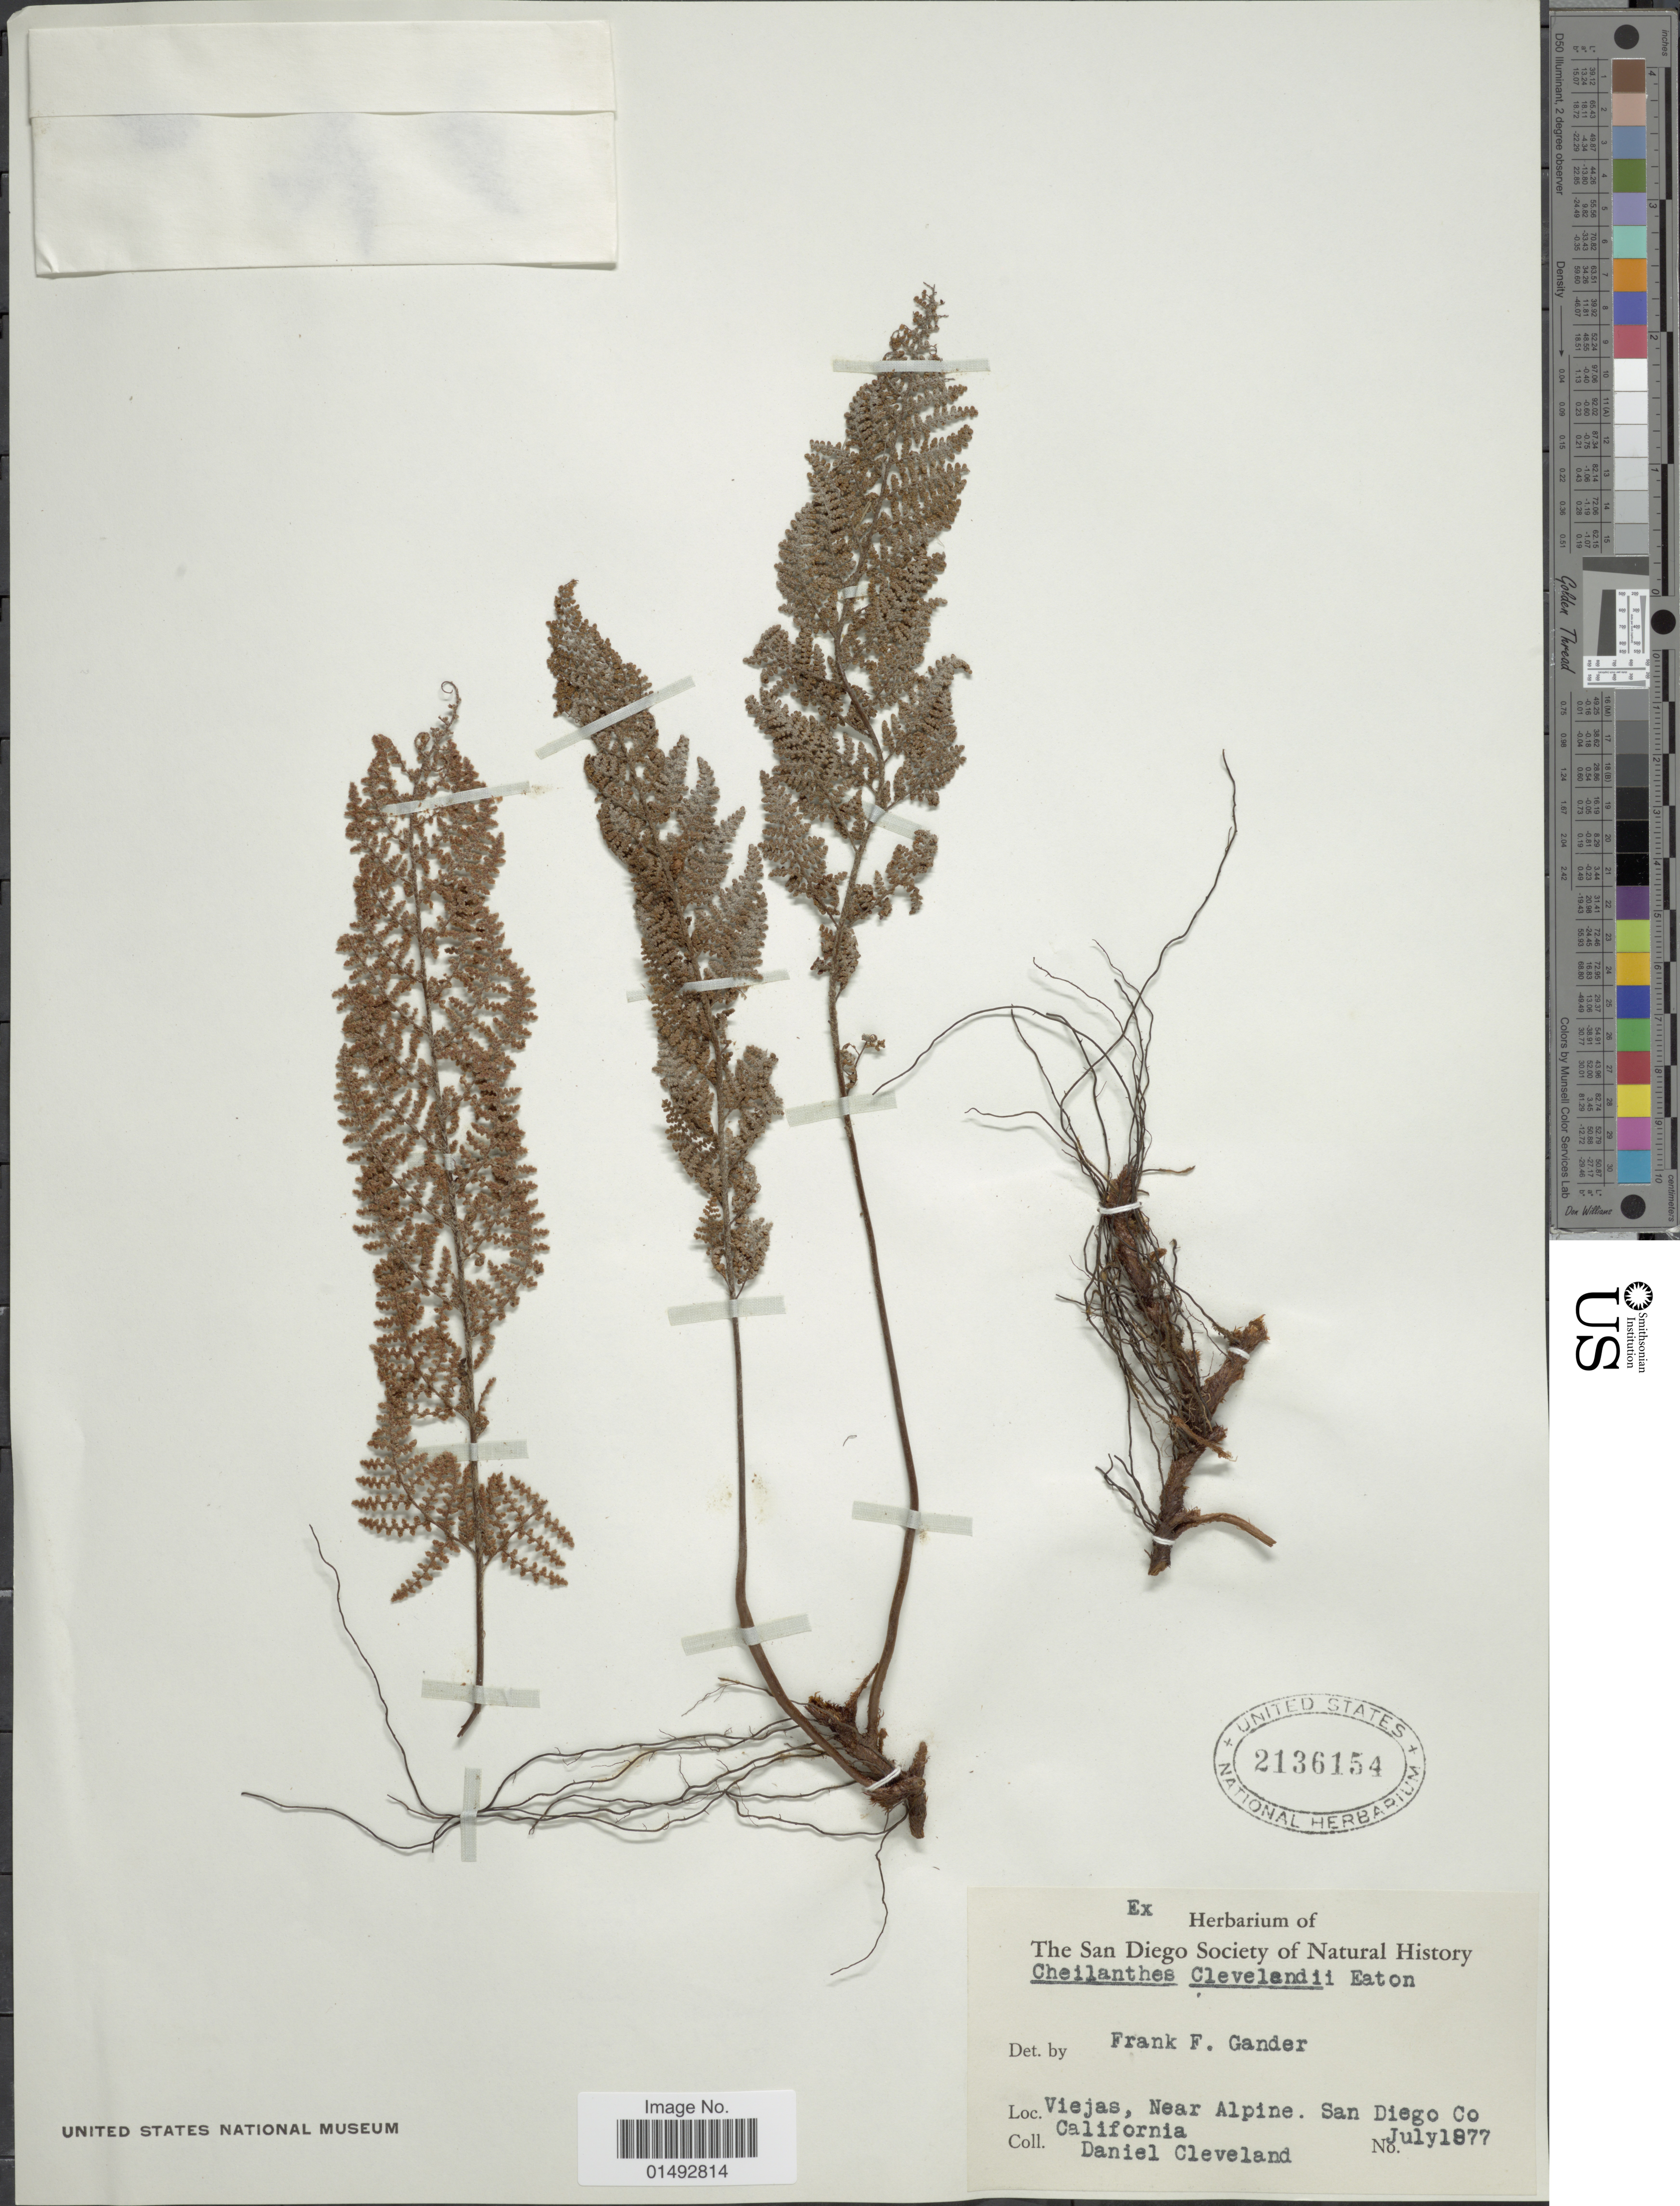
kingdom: Plantae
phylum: Tracheophyta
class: Polypodiopsida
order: Polypodiales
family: Pteridaceae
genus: Myriopteris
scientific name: Myriopteris clevelandii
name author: (D.C. Eaton) Grusz & Windham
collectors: D. Cleveland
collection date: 1877-07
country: United States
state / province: California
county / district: San Diego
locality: Vieja, Near Alpine. San Diego Co.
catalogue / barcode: US 2136154